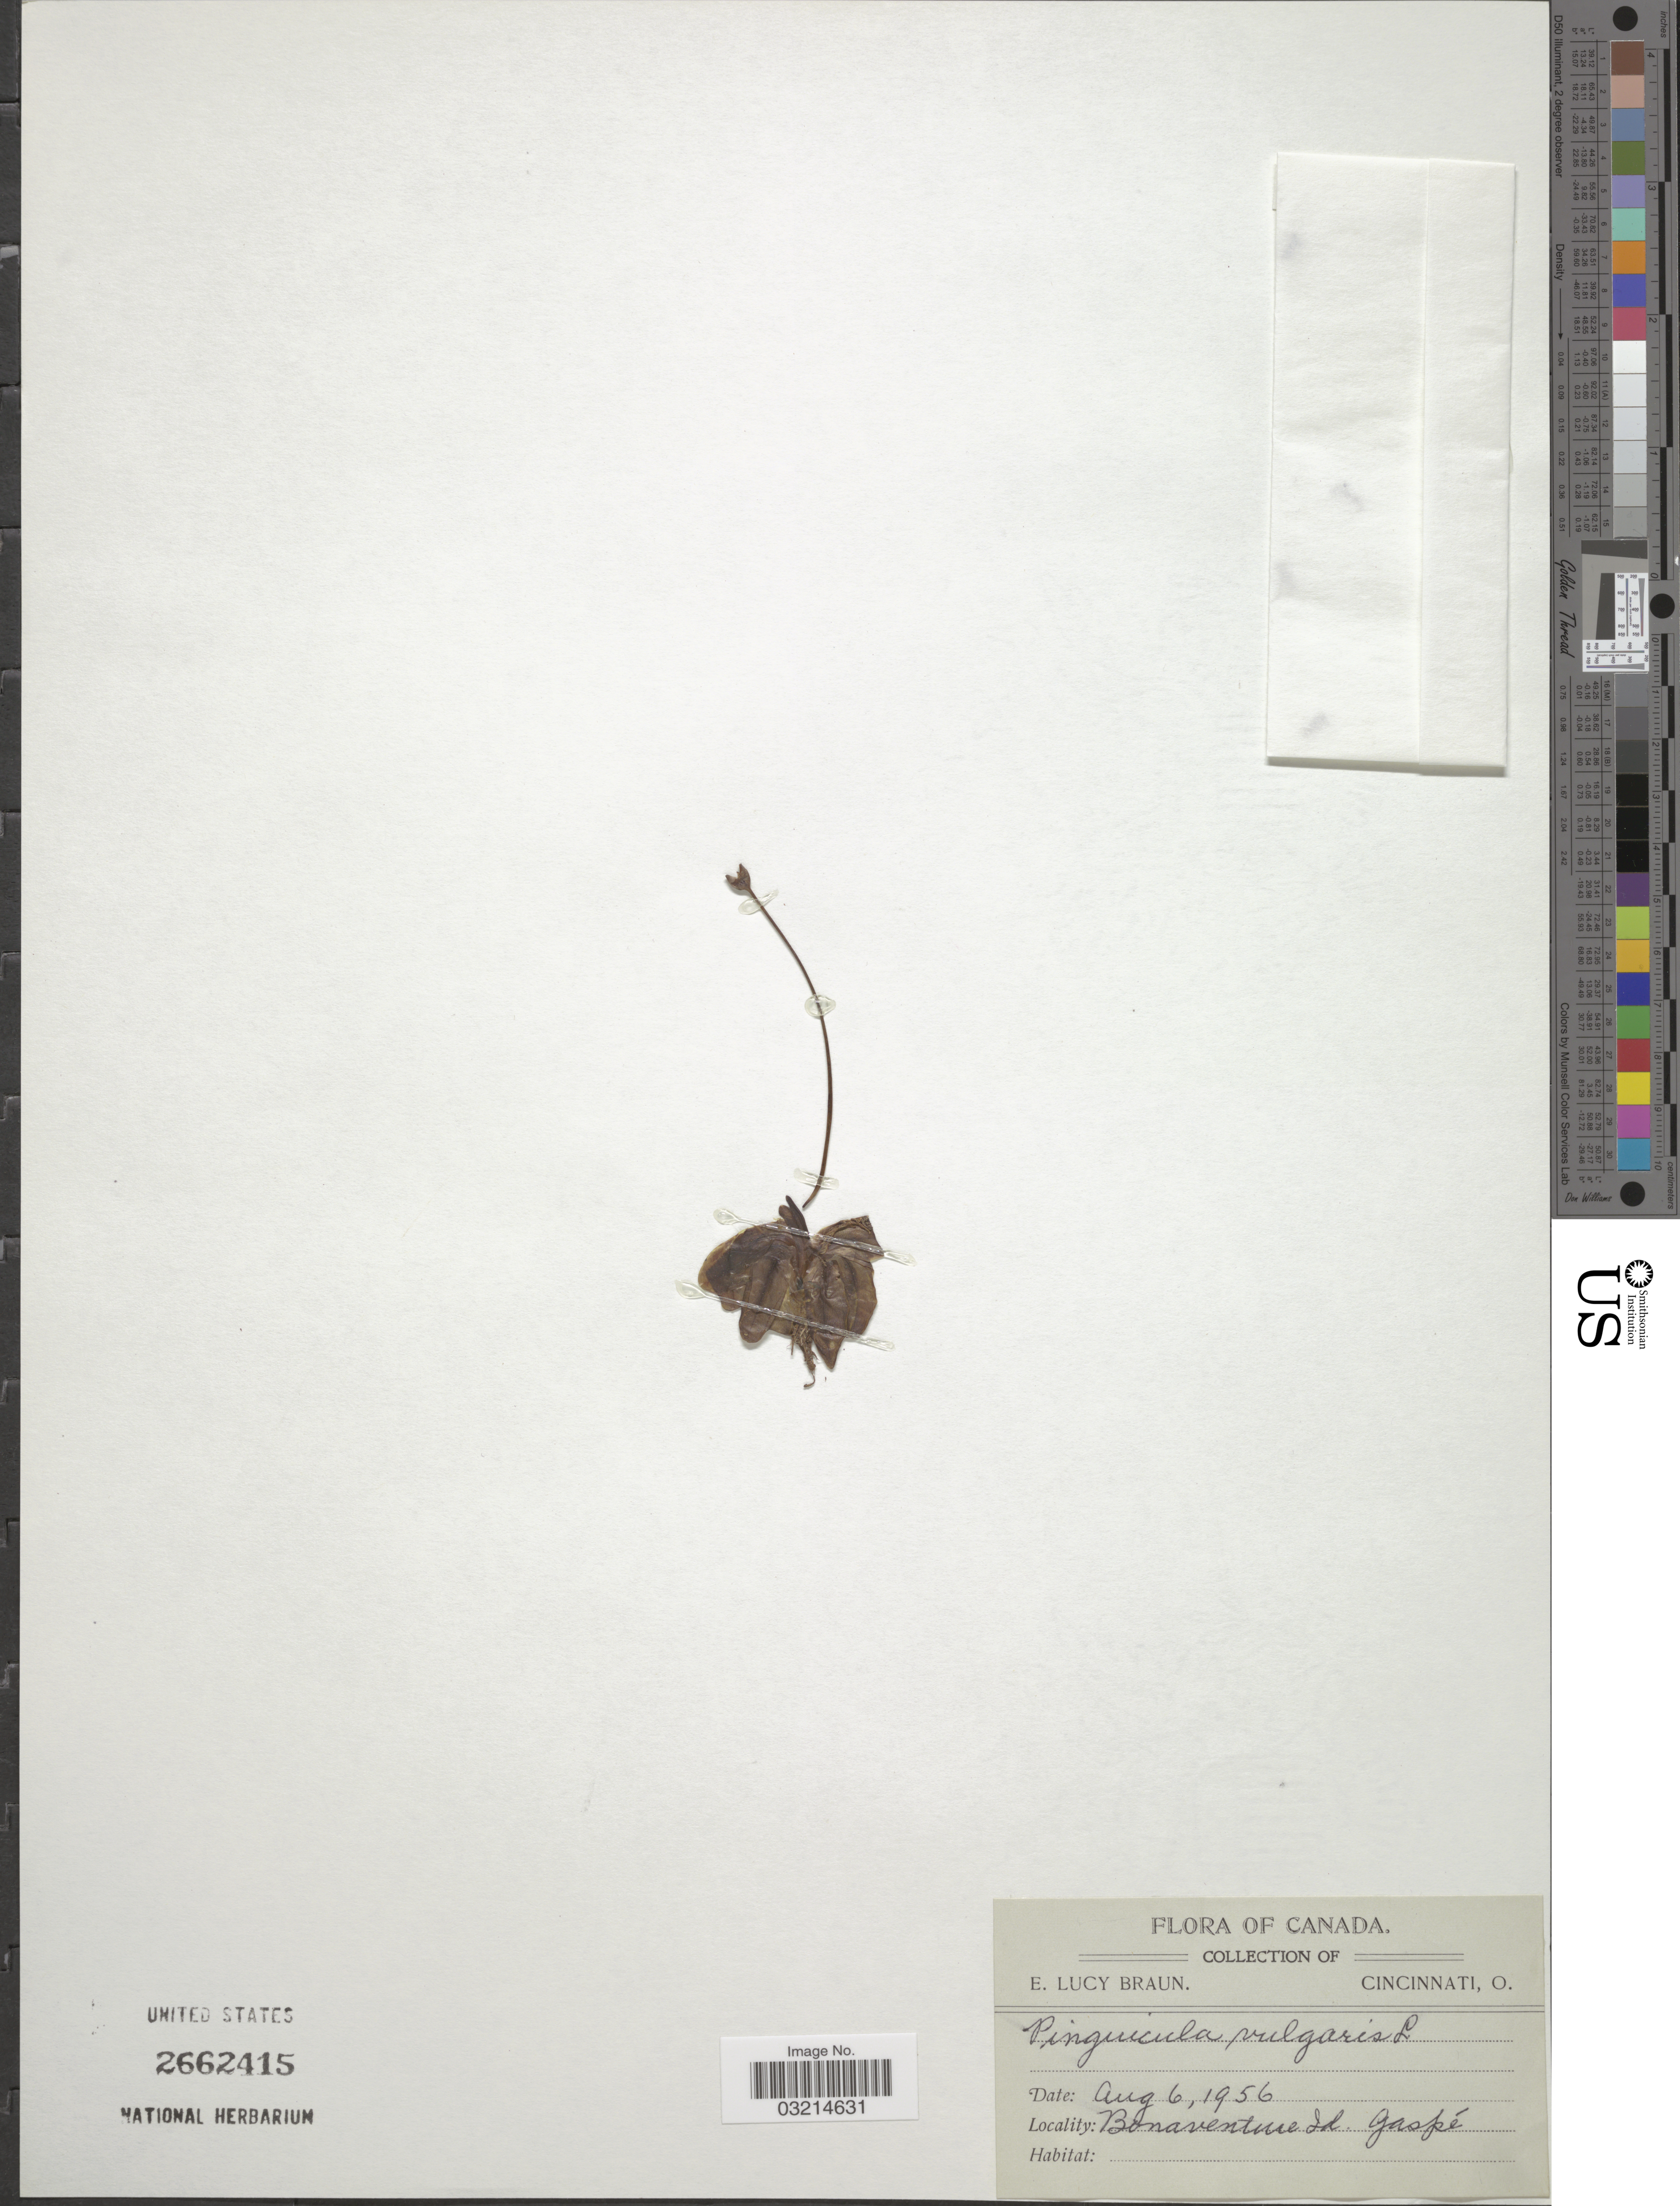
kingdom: Plantae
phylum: Tracheophyta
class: Magnoliopsida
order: Lamiales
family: Lentibulariaceae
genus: Pinguicula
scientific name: Pinguicula vulgaris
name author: L.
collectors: E. L. Braun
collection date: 1956-08-06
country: Canada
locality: Bonaventure Id., Gaspé.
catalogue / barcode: US 2662415